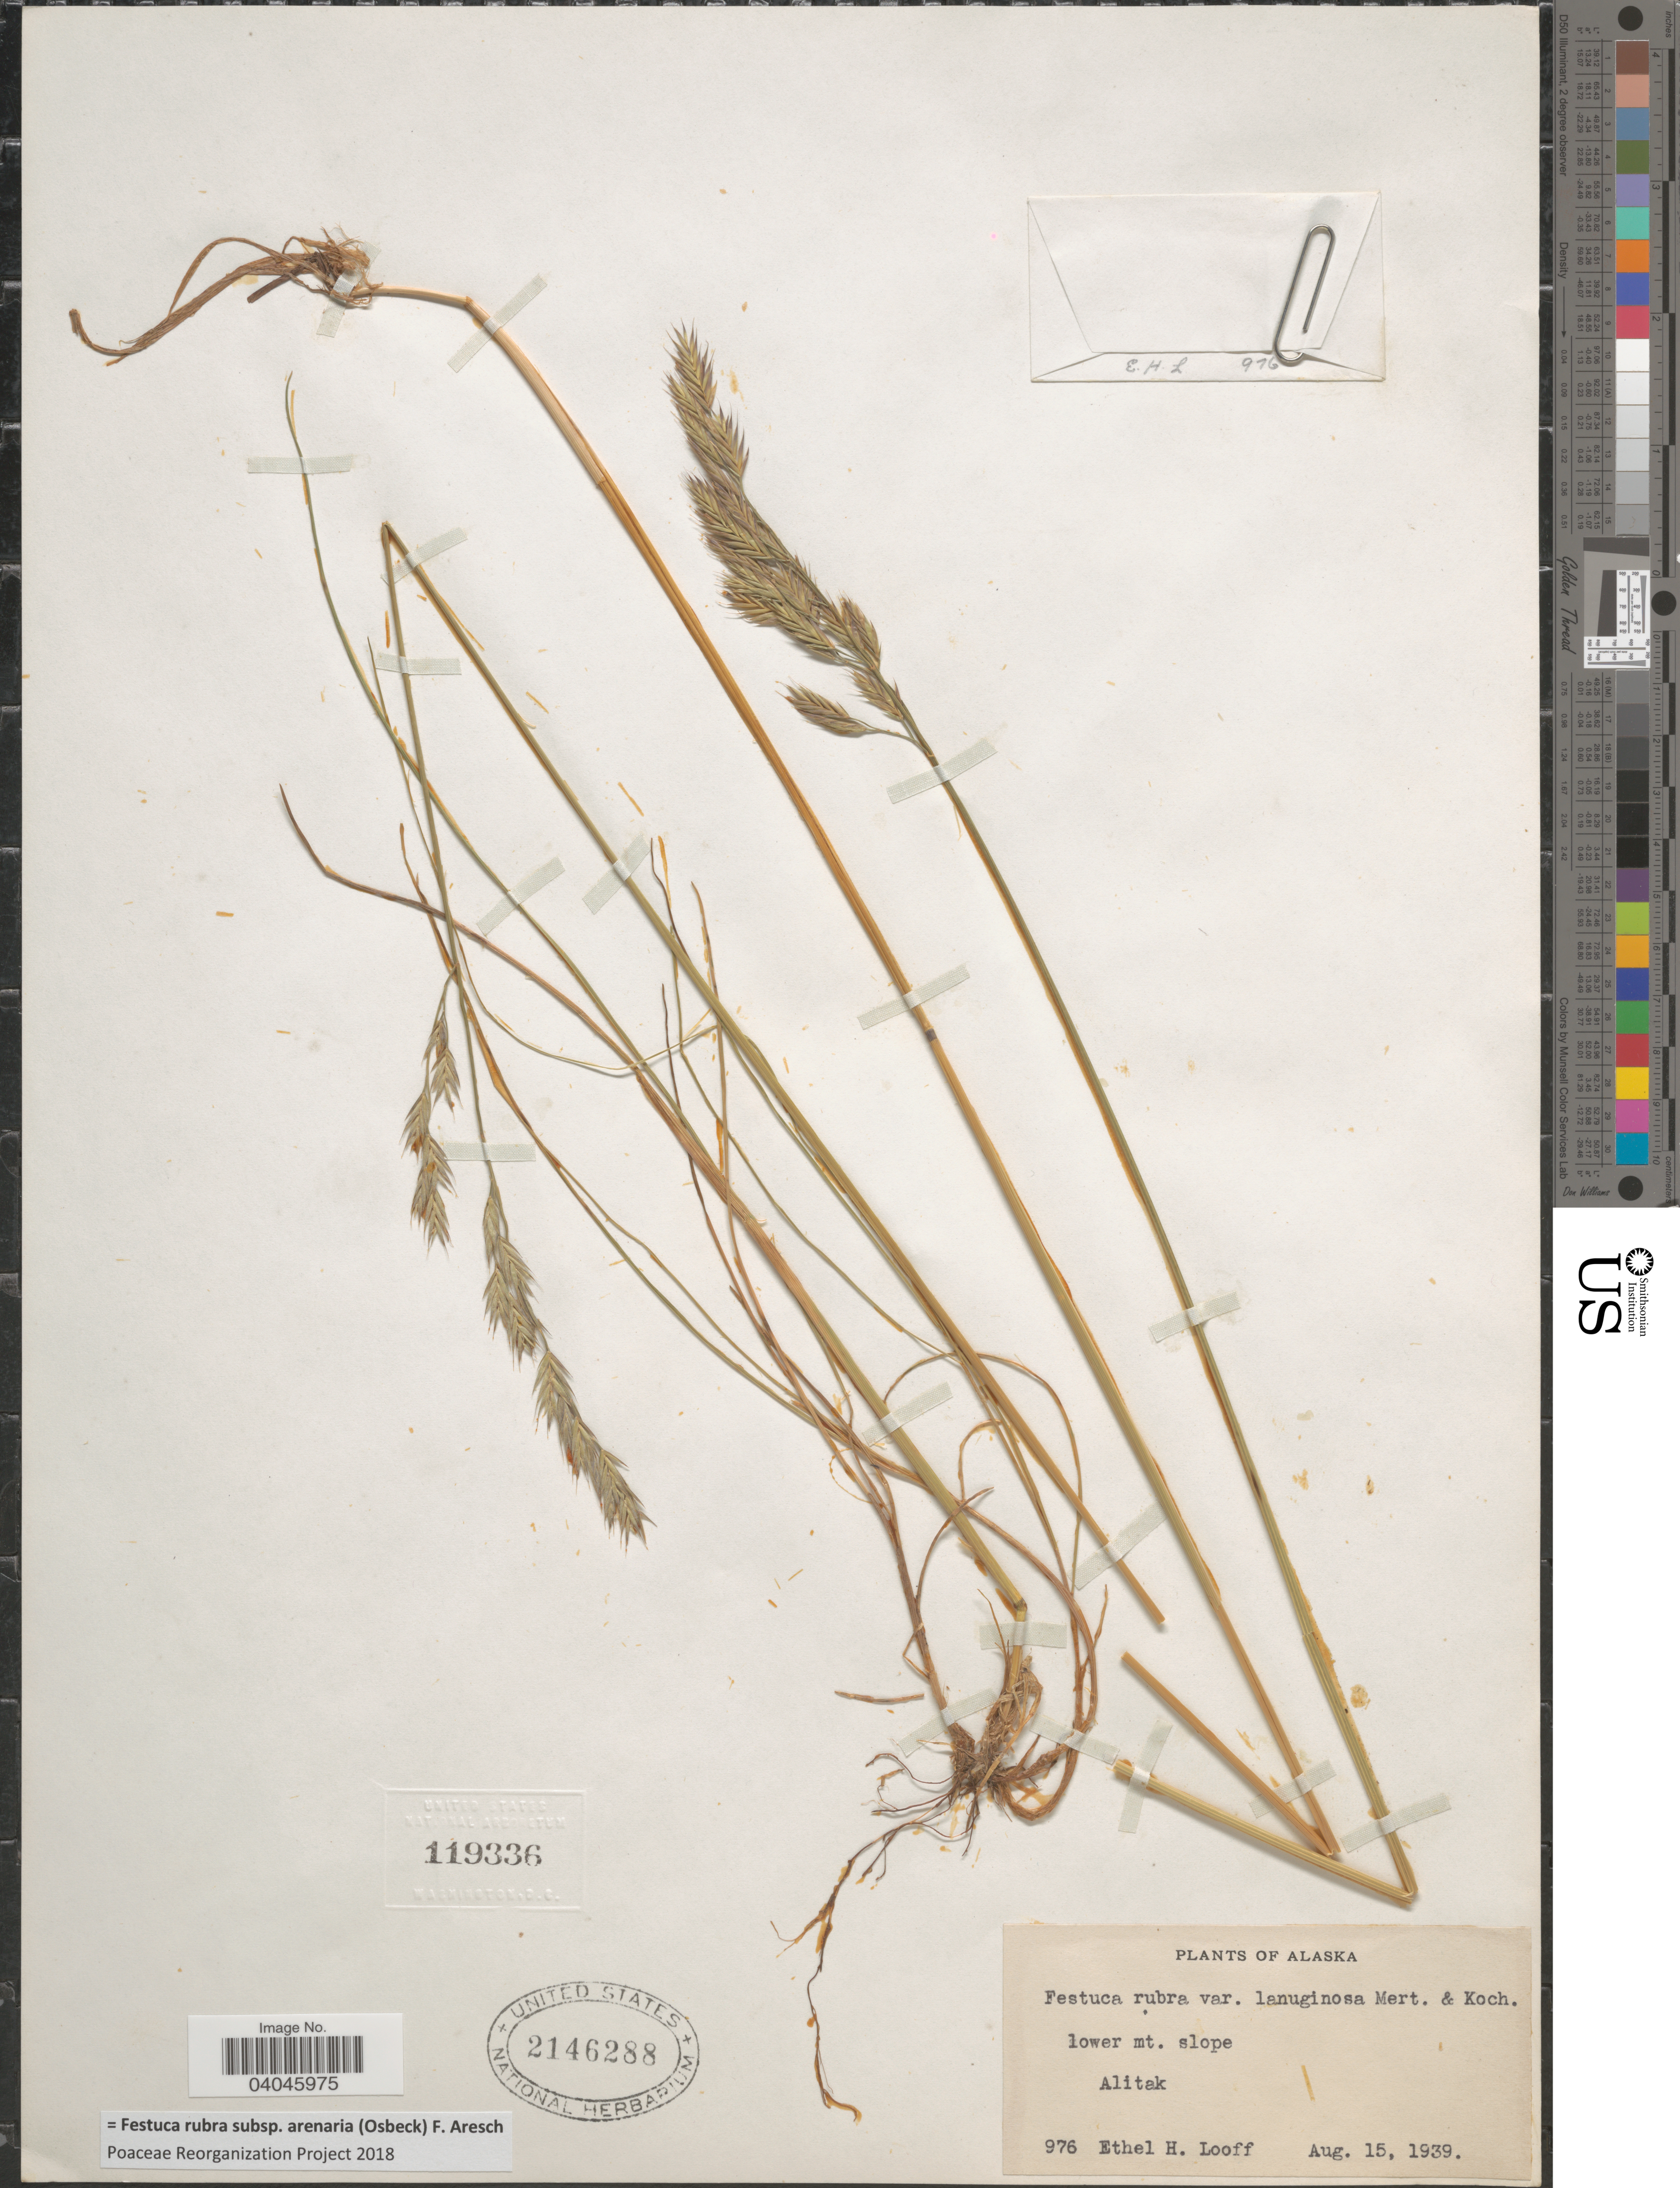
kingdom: Plantae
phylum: Tracheophyta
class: Liliopsida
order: Poales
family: Poaceae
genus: Festuca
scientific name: Festuca rubra subsp. arenaria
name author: (Osbeck) F. Aresch.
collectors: E. Looff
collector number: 976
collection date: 1939-08-15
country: United States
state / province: Alaska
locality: Lower mt. slope. Alitak.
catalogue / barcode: US 2146288